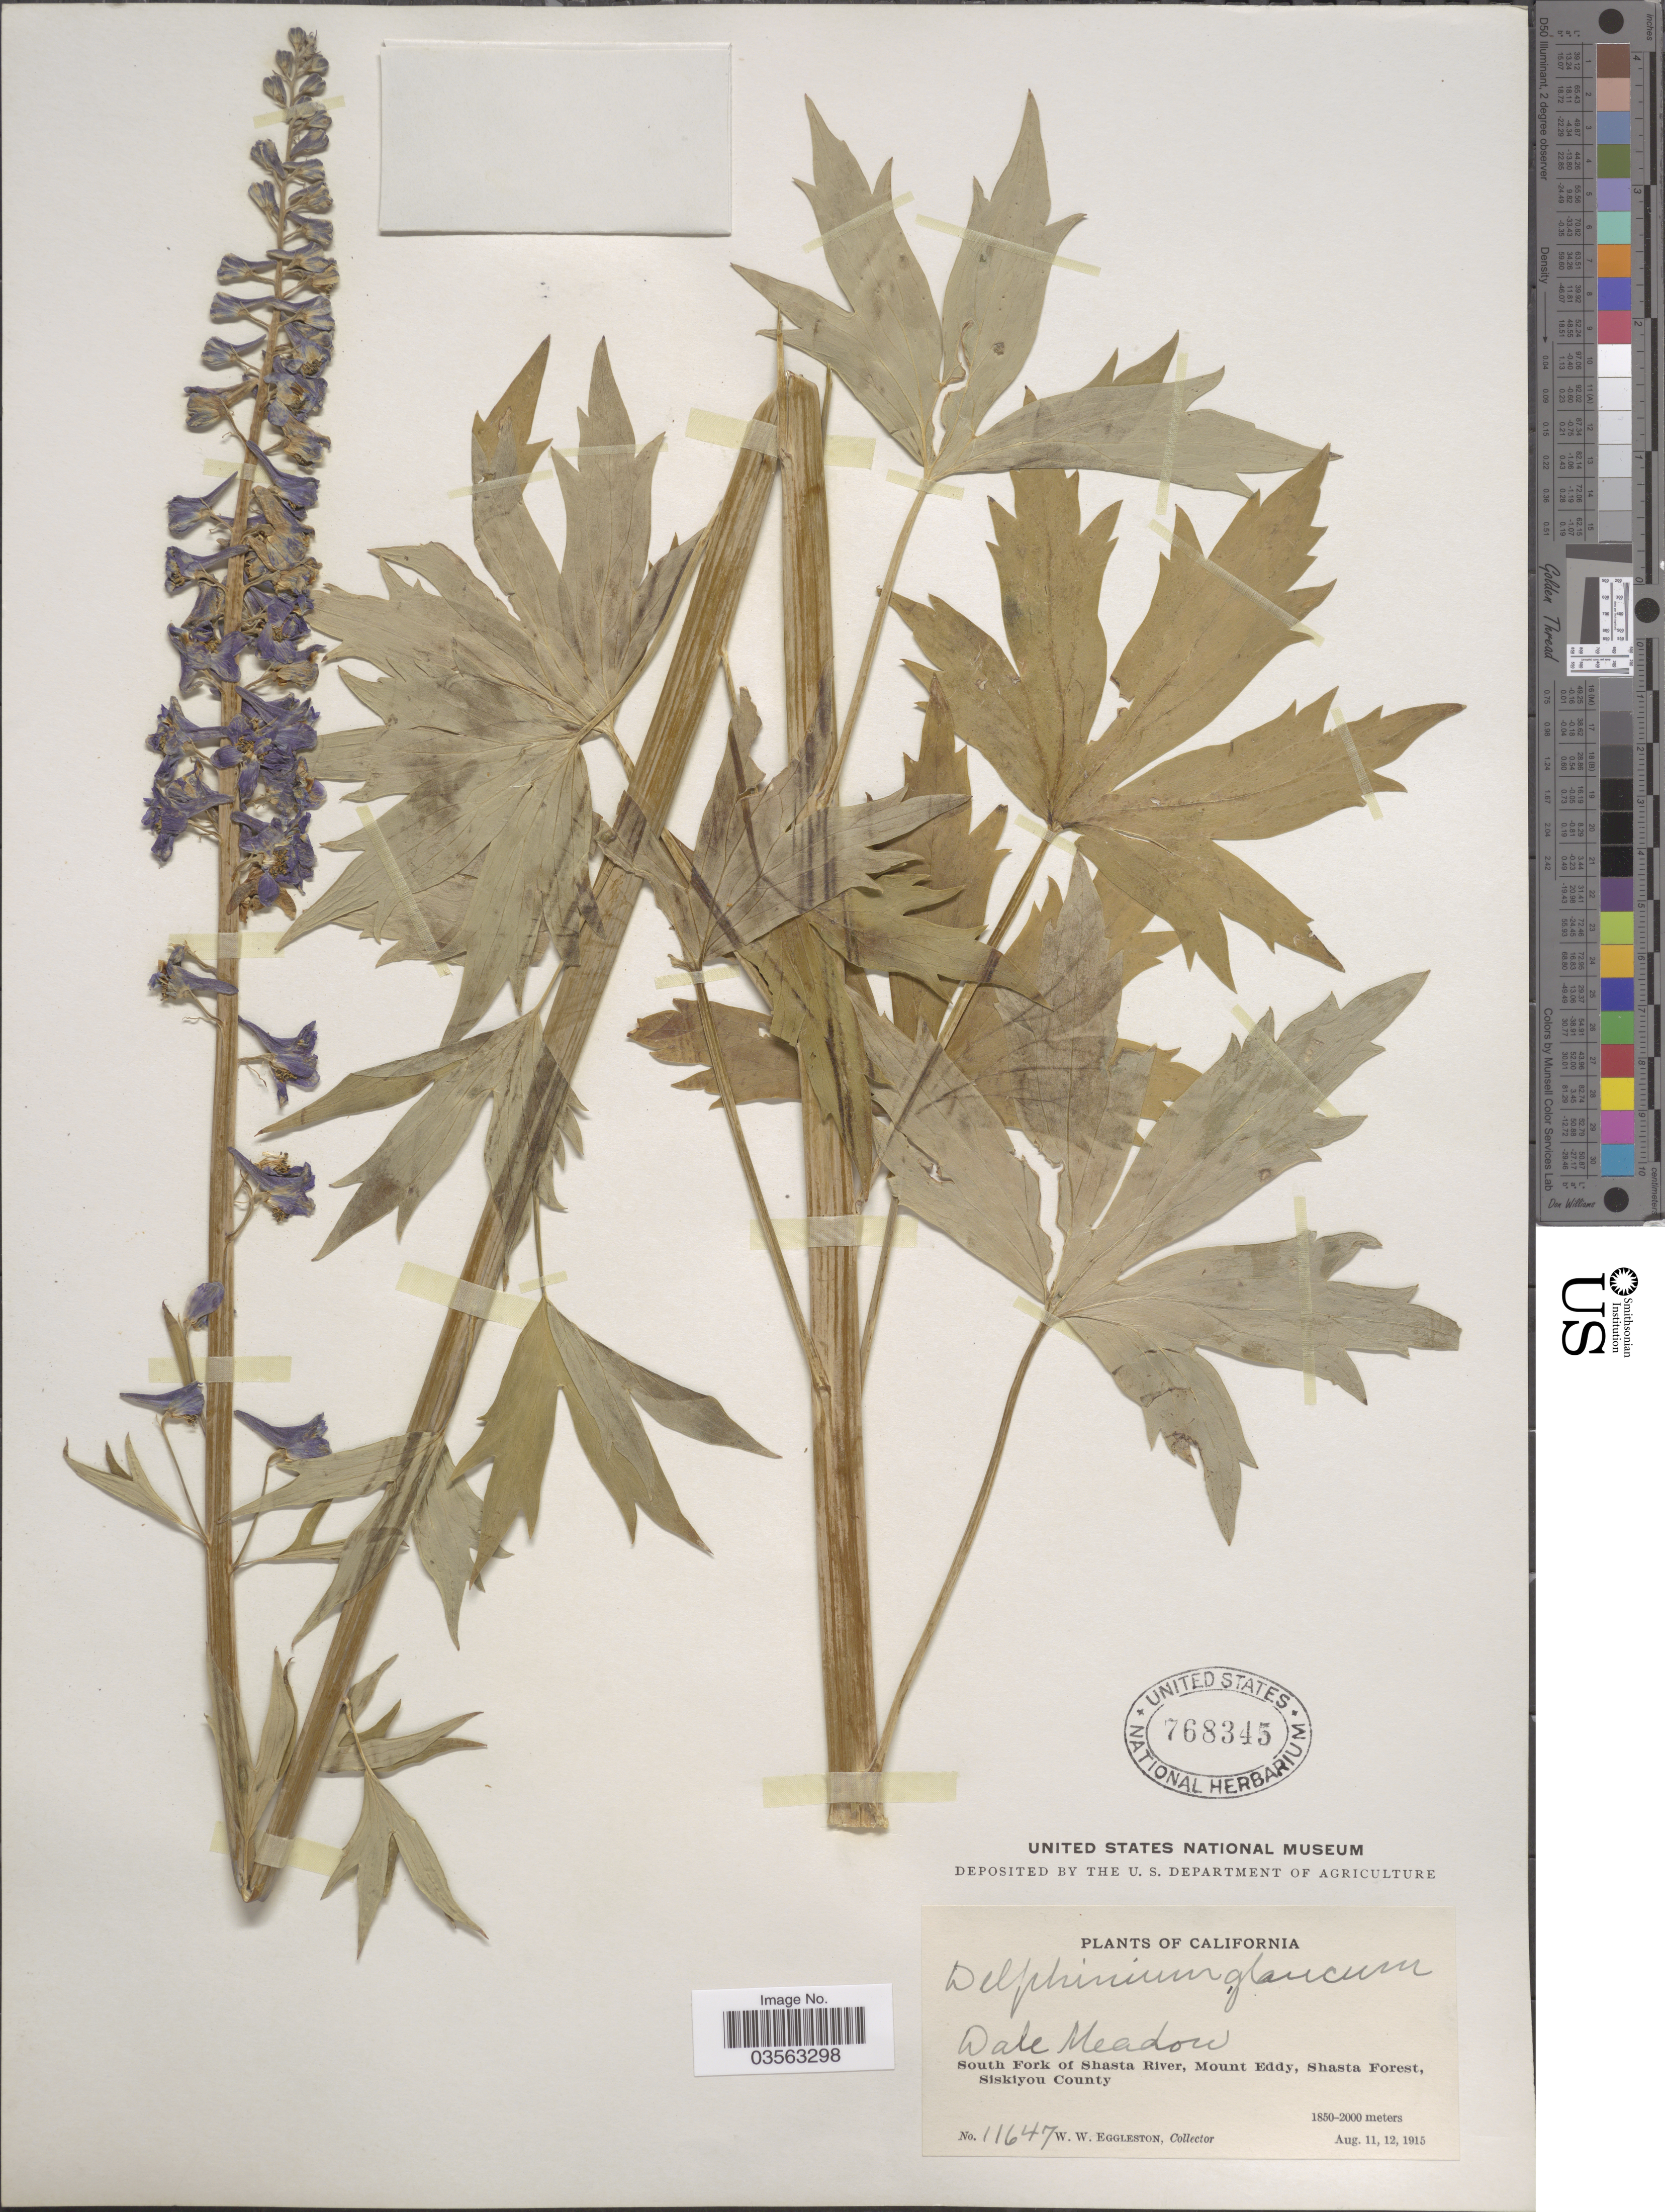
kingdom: Plantae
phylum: Tracheophyta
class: Magnoliopsida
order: Ranunculales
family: Ranunculaceae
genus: Delphinium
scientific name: Delphinium glaucum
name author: S. Watson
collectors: W. W. Eggleston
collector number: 11647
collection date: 1915-08-11/1915-08-12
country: United States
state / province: California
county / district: Siskiyou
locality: Dale Meadow. South Fork of Shasta River, Mount Eddy, Shasta Forest, Siskiyou County.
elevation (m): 1850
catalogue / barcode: US 768345